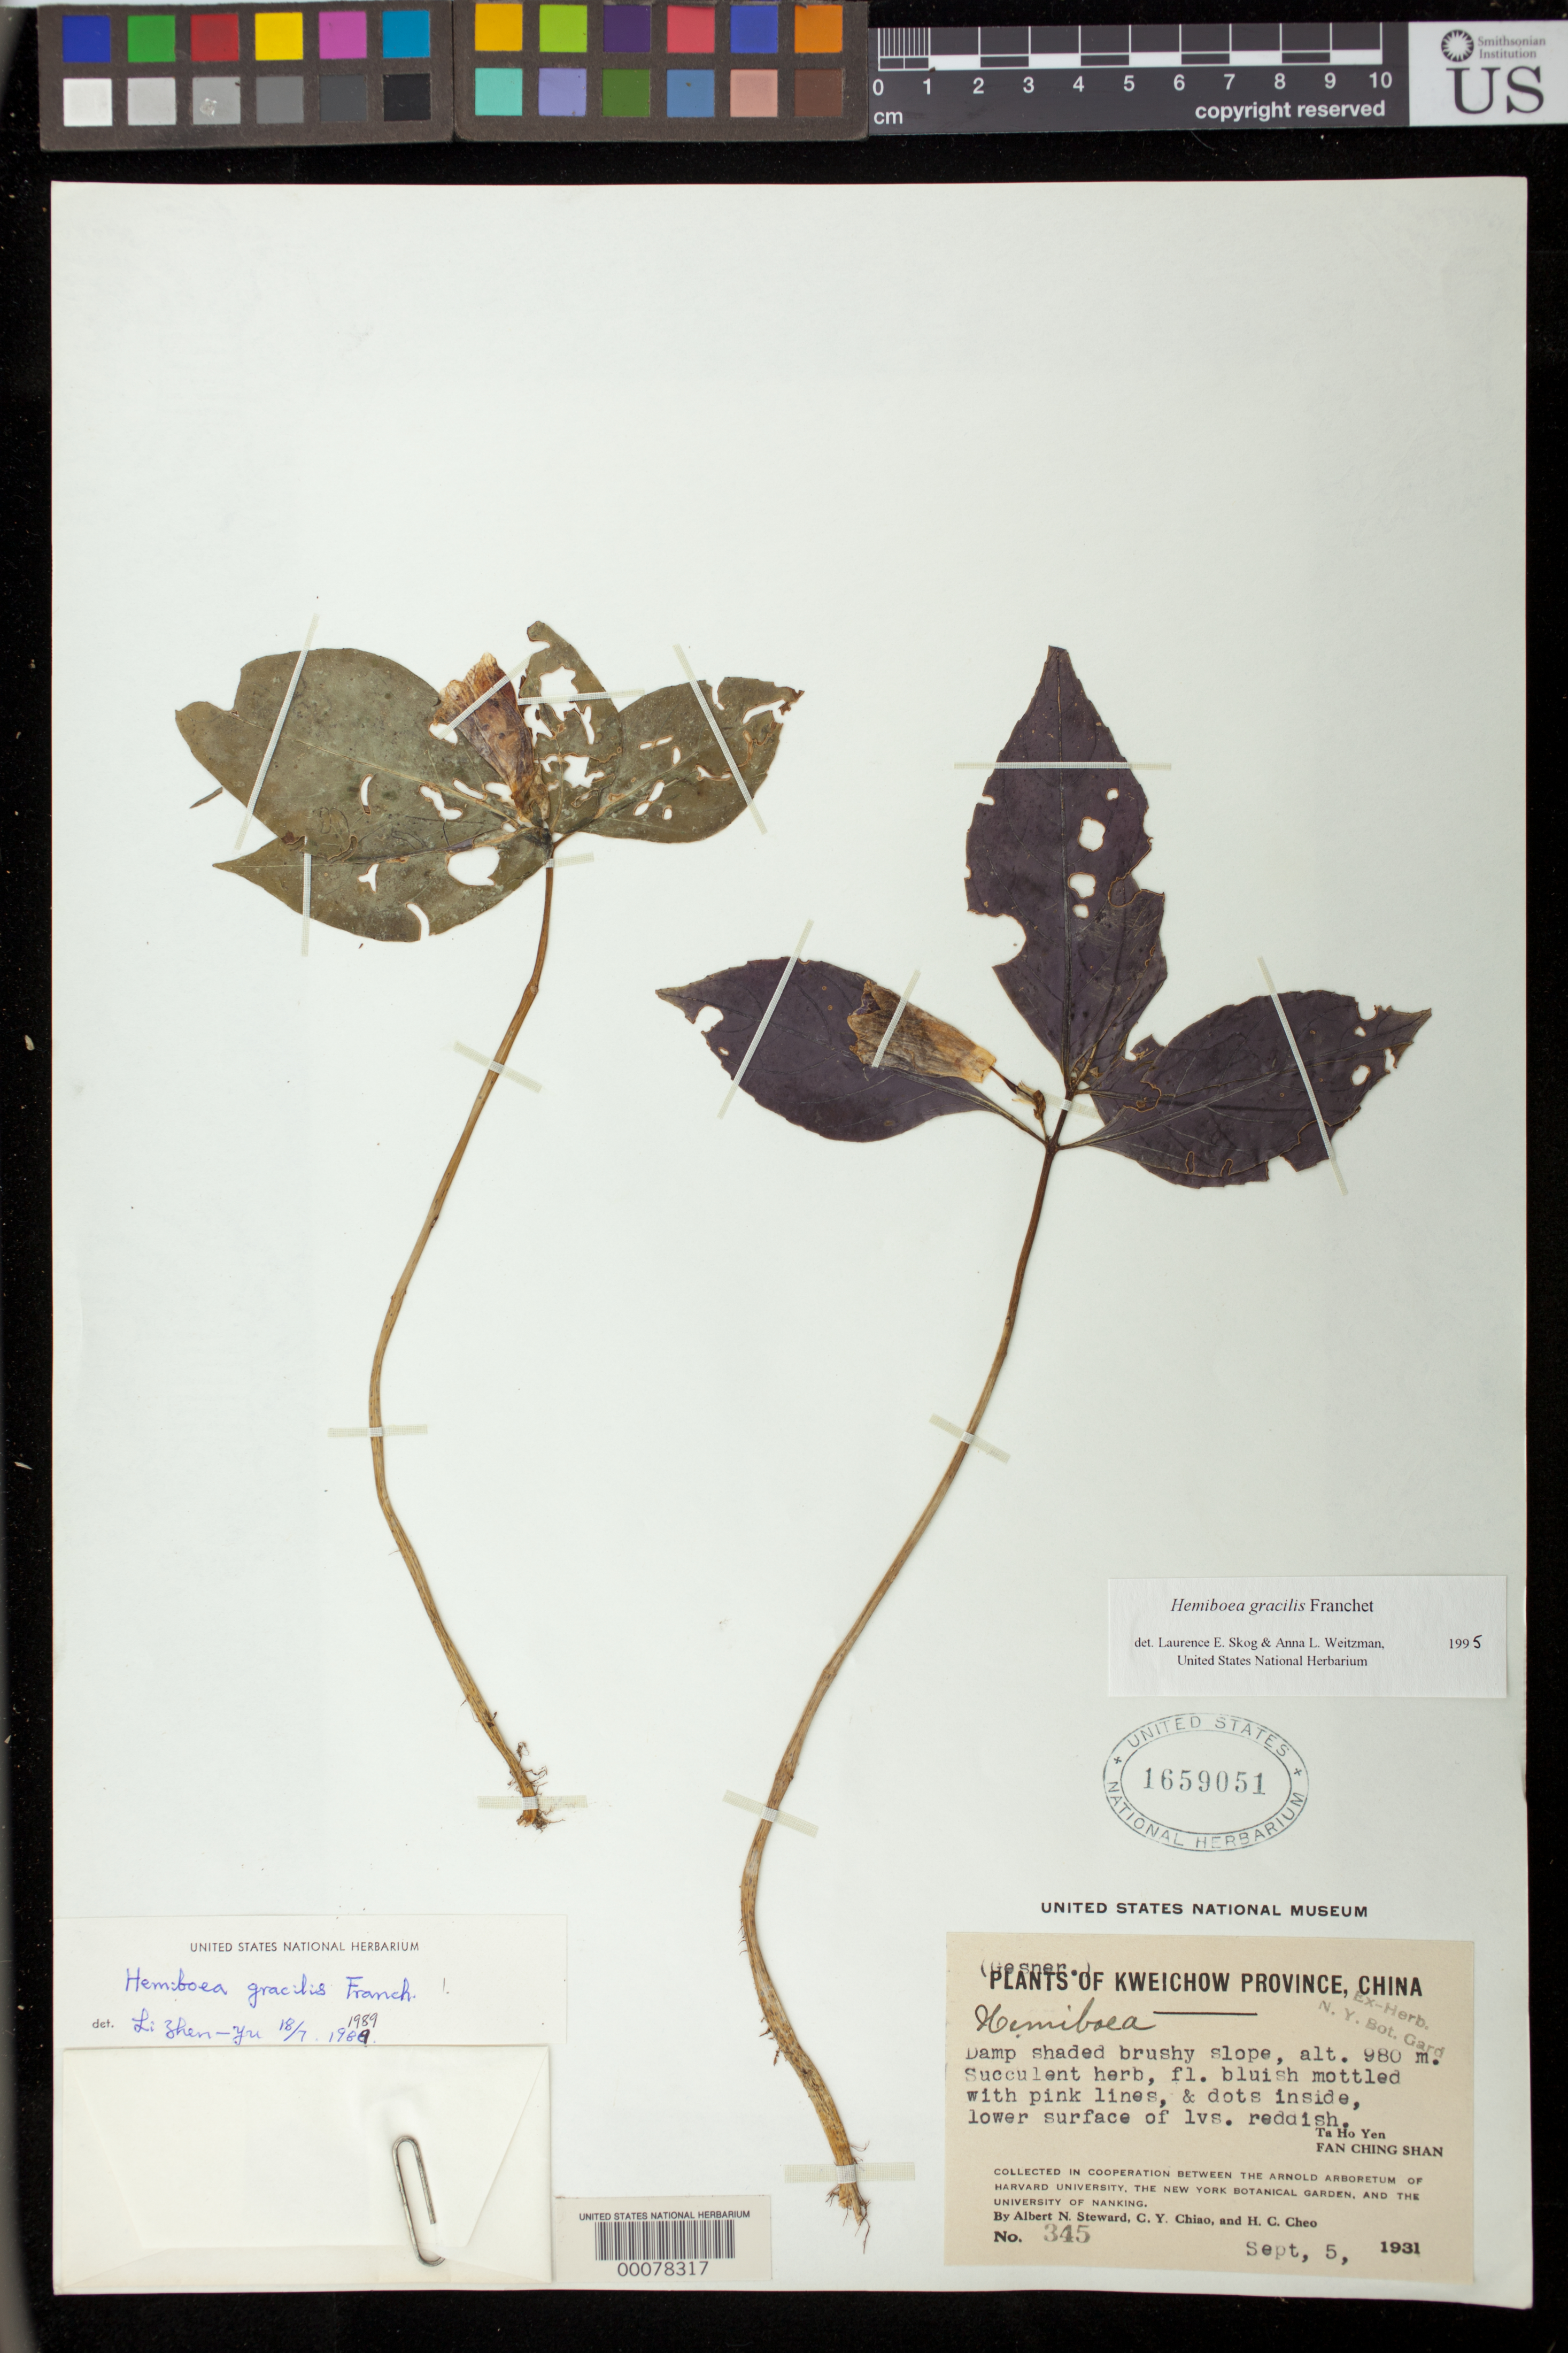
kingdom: Plantae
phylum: Tracheophyta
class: Magnoliopsida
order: Lamiales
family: Gesneriaceae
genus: Hemiboea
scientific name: Hemiboea gracilis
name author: Franch.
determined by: Zhen-yu, L.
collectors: A. N. Steward, C. Y. Chiao & H. Cheo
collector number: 345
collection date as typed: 05 Sep 1931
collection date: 1931-09-05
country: China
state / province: Guizhou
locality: Ta ho yen, fan ching shan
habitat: Damp shaded brushy slope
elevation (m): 980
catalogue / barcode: US 1659051